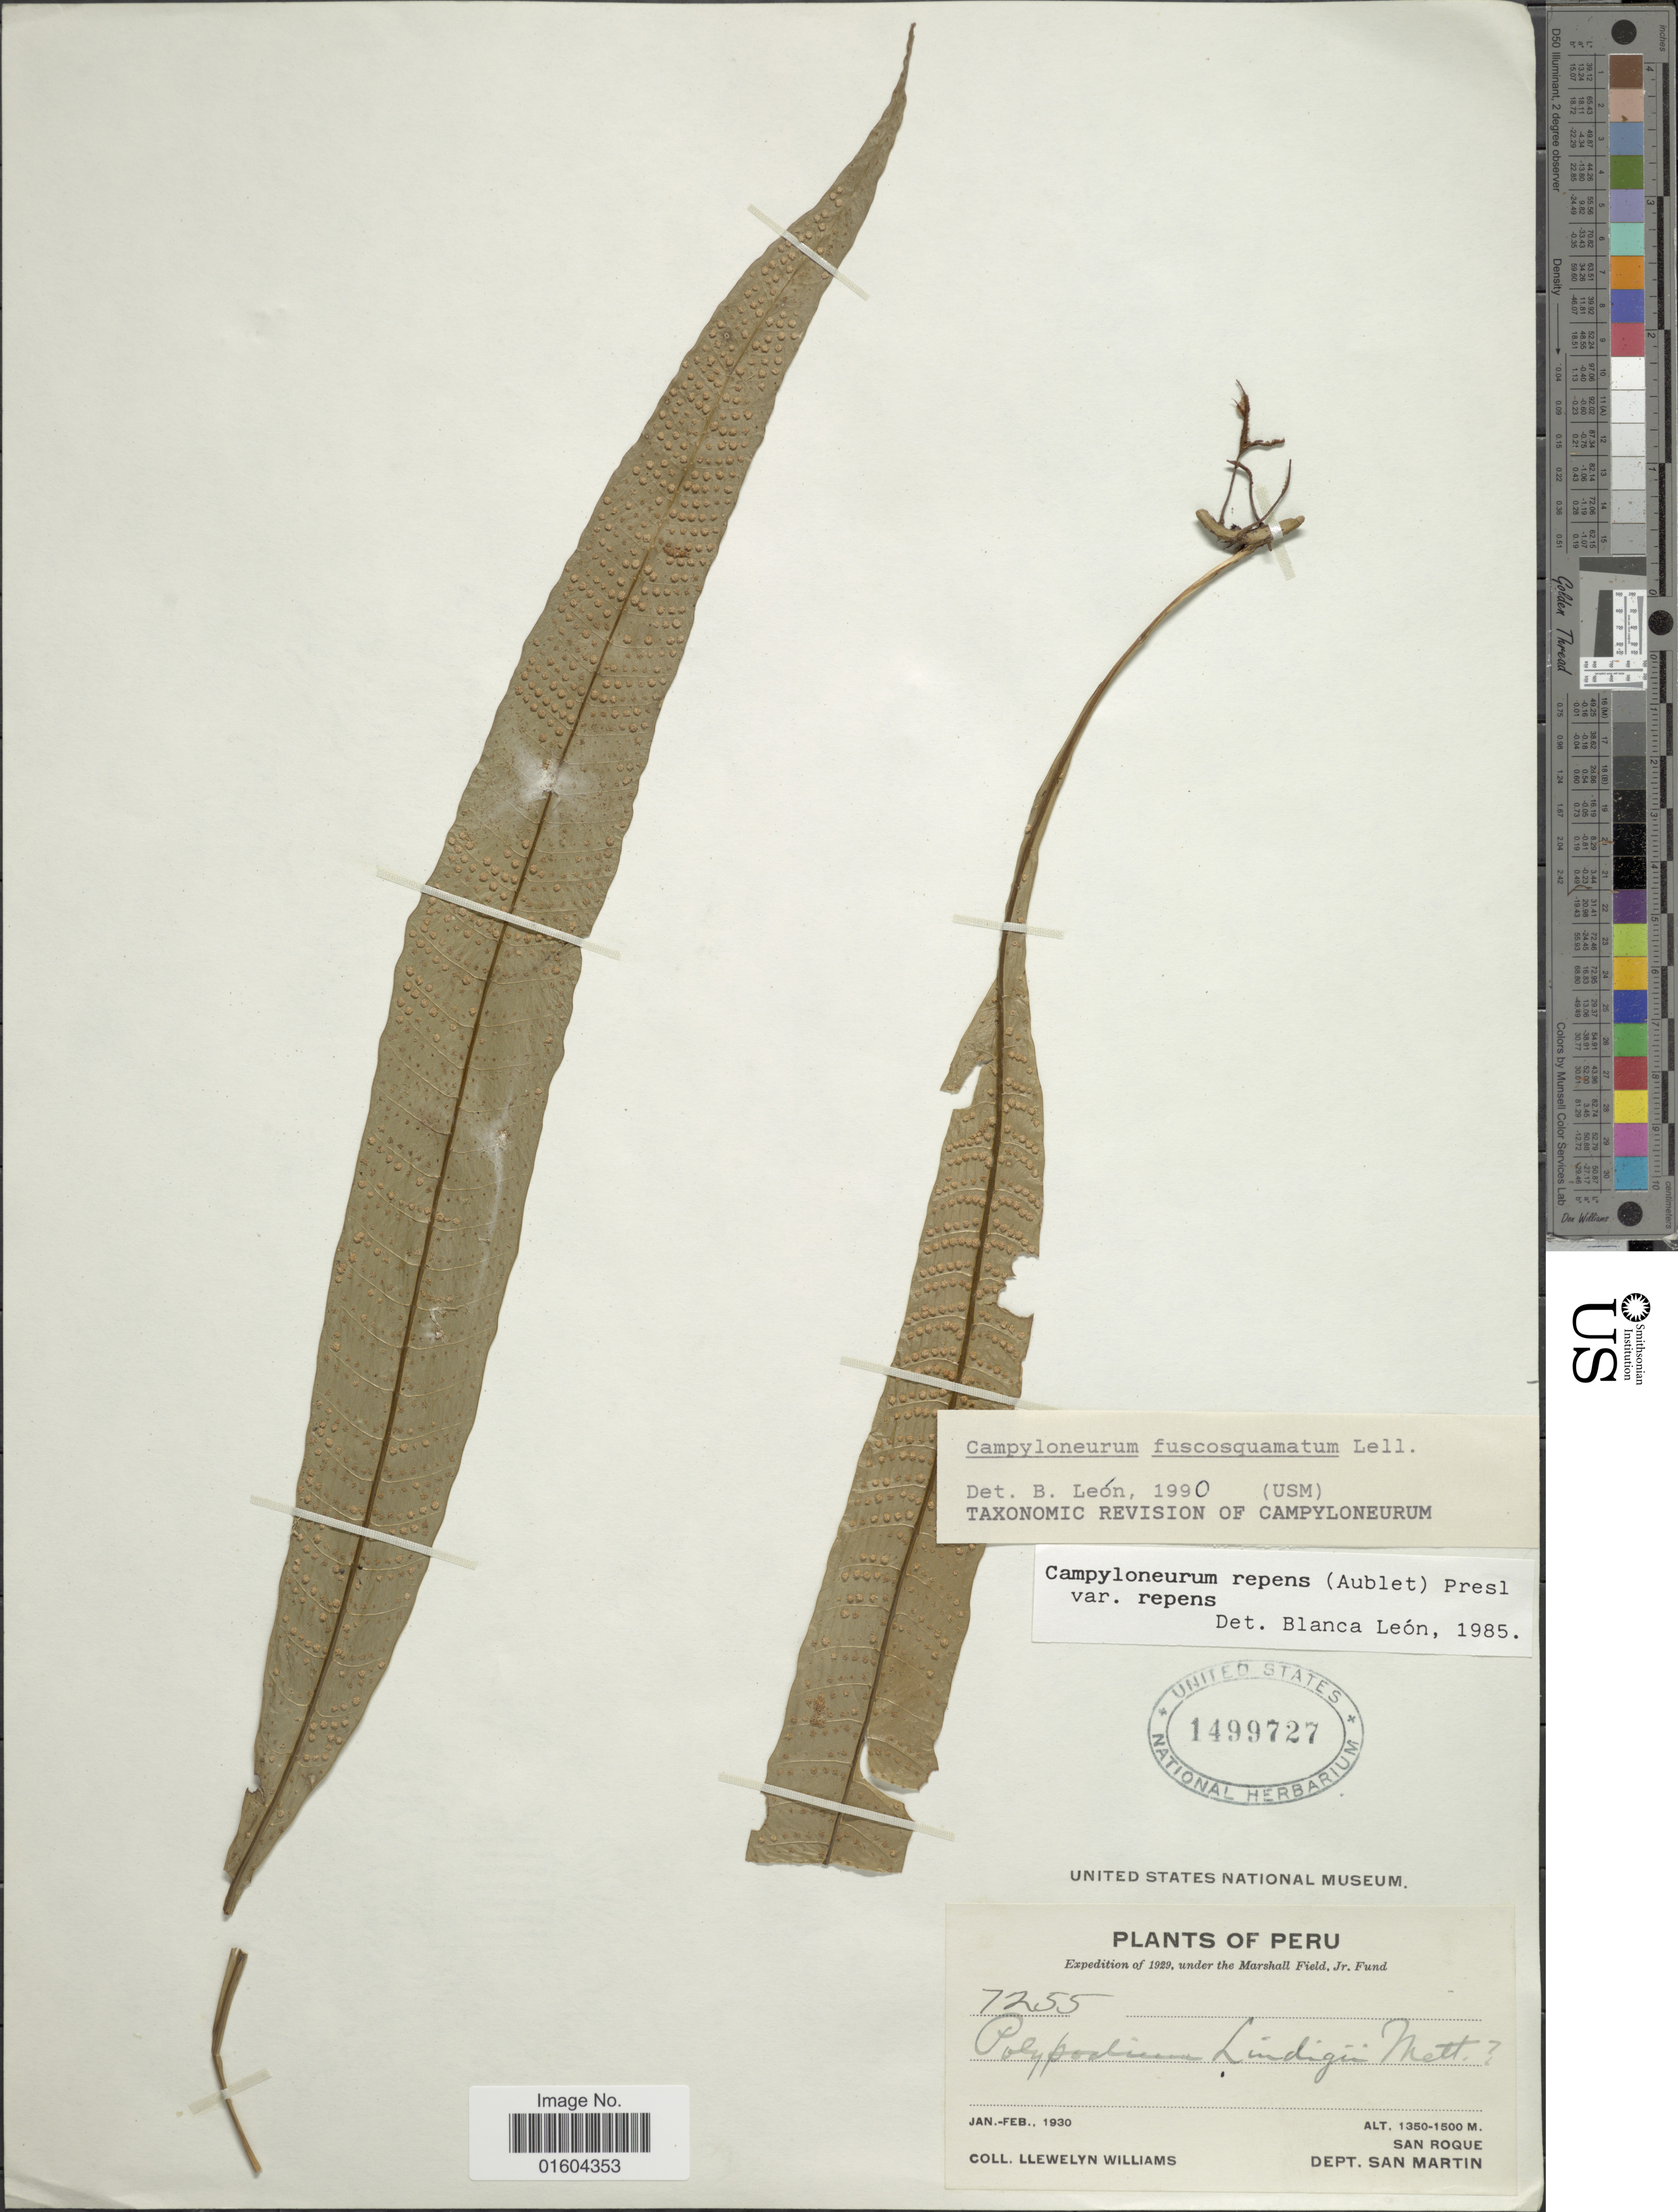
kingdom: Plantae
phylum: Tracheophyta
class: Polypodiopsida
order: Polypodiales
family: Polypodiaceae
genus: Campyloneurum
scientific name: Campyloneurum fuscosquamatum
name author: Lellinger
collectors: Ll. Williams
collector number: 7255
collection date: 1930-01/1930-02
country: Peru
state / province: San Martín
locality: Peru, San Roque, Dept. San Martin.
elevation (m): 1350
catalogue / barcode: US 1499727